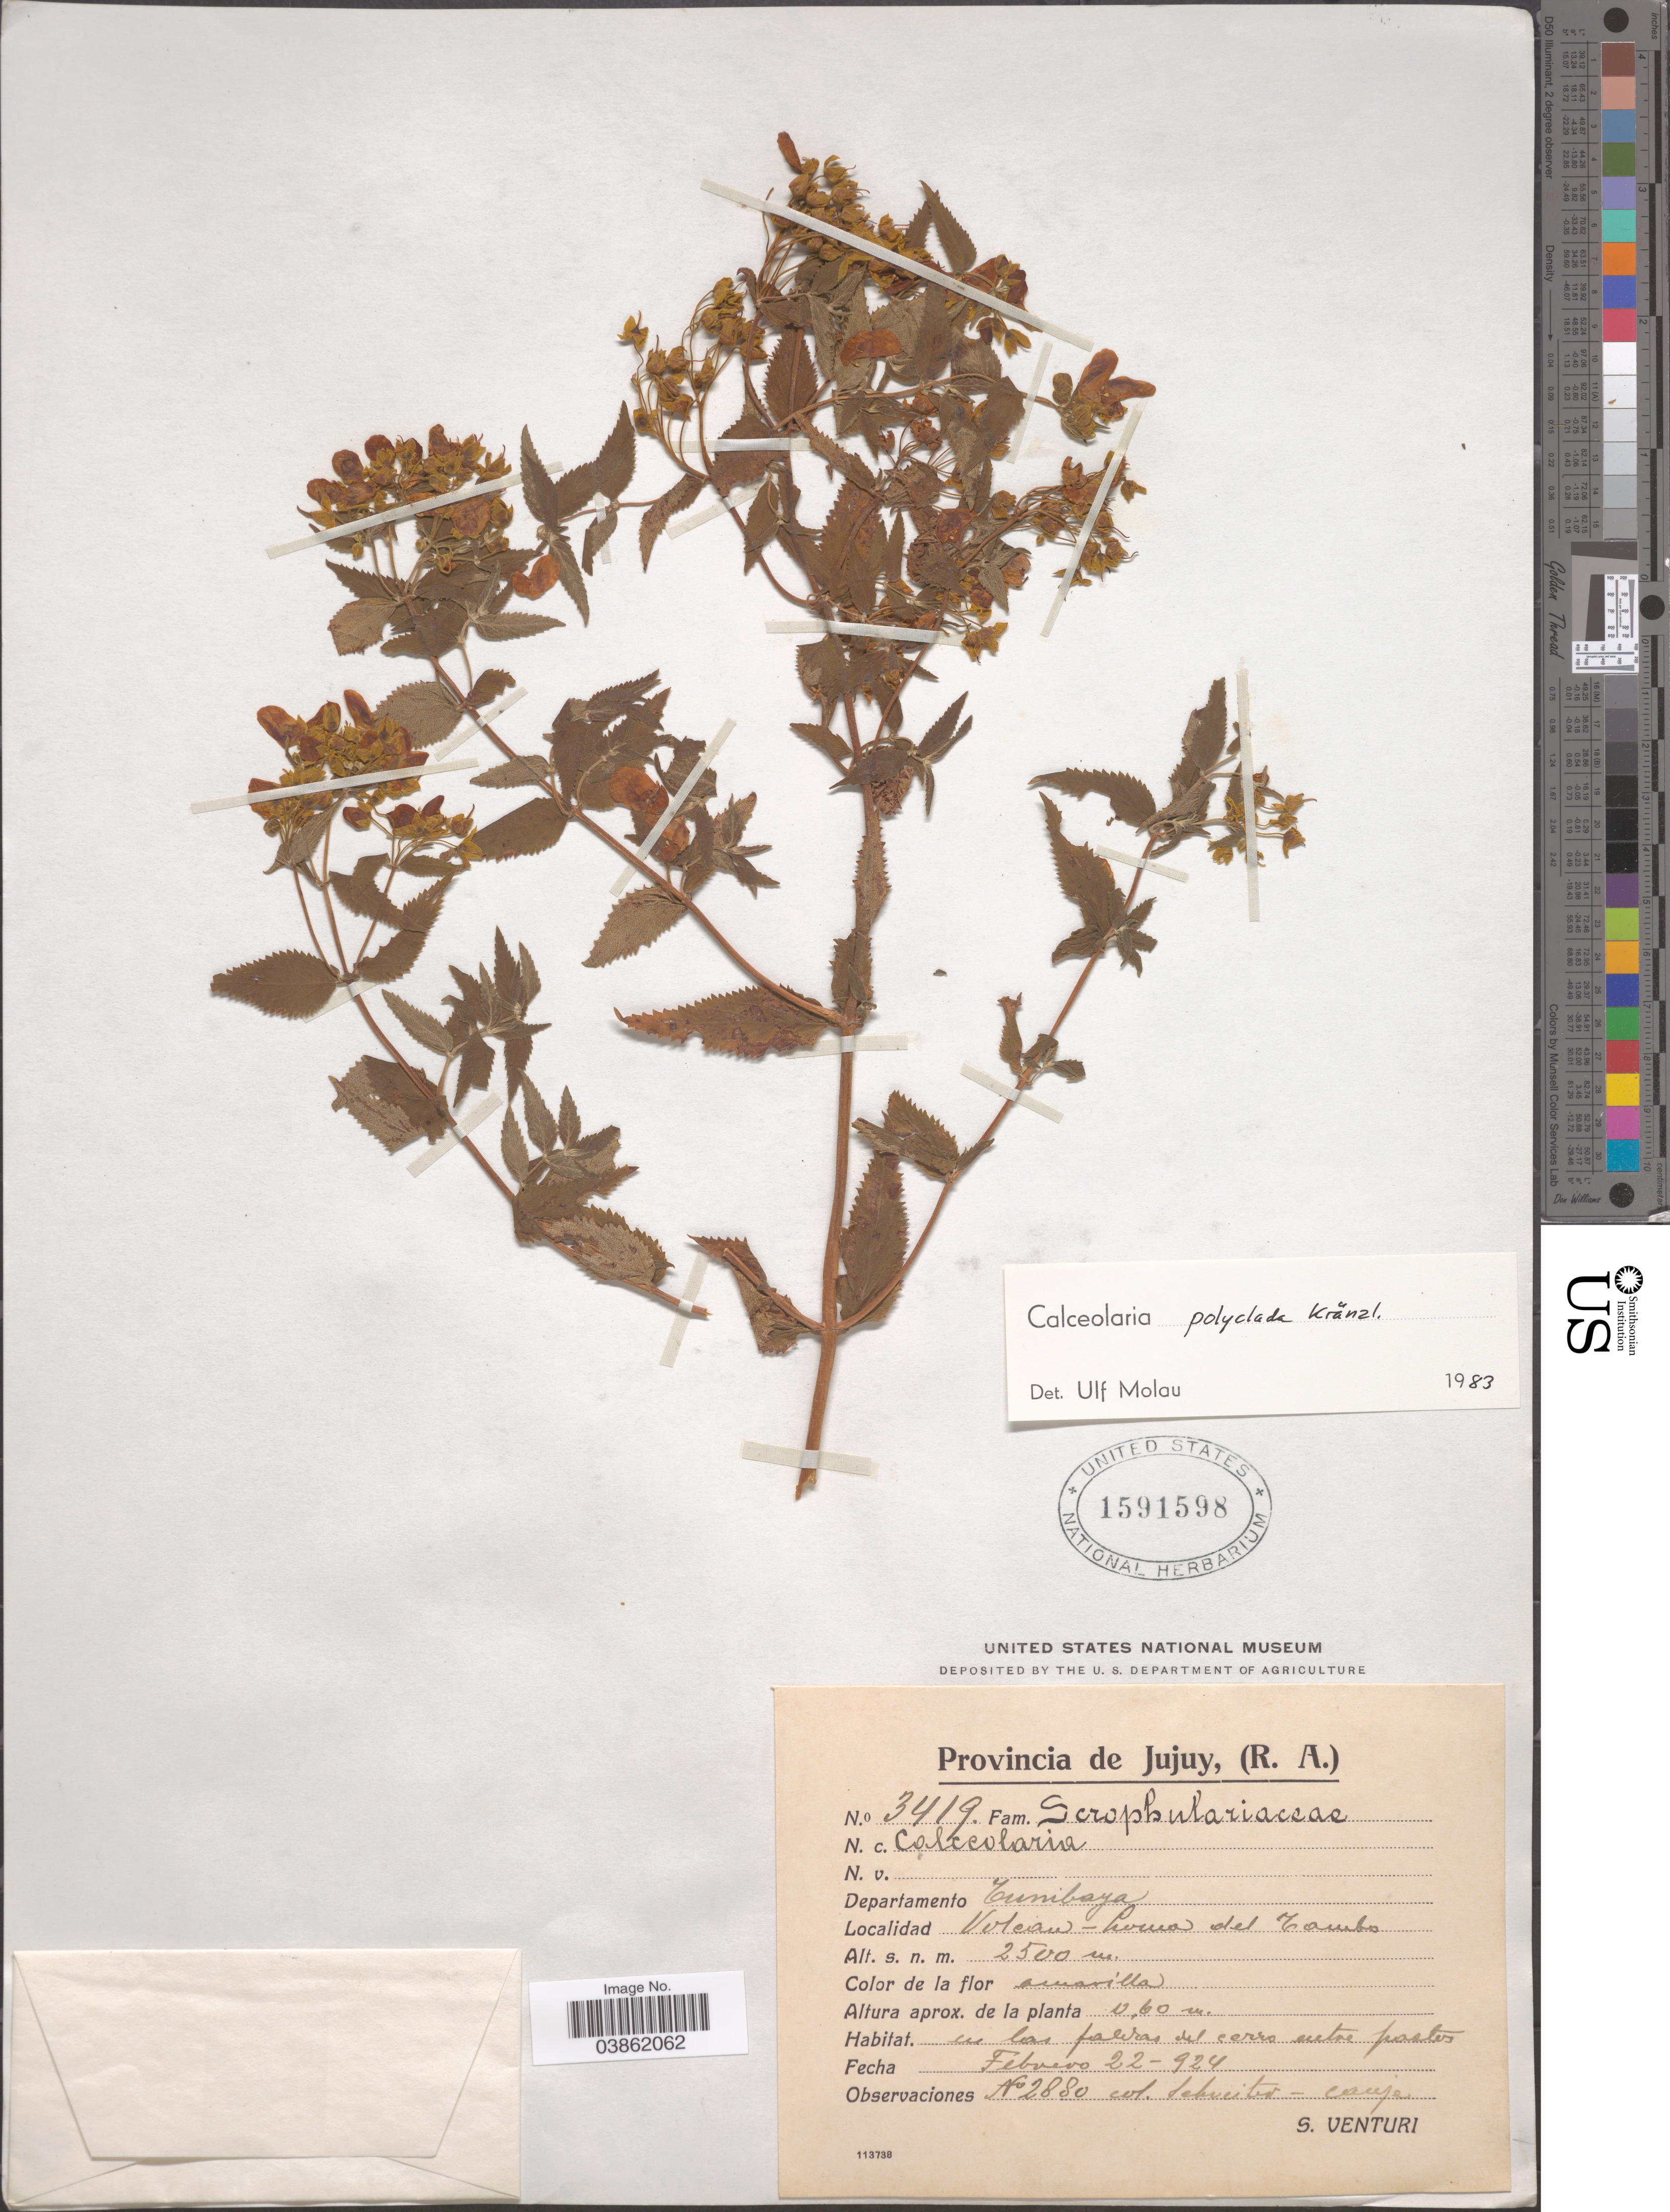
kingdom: Plantae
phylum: Tracheophyta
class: Magnoliopsida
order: Lamiales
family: Calceolariaceae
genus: Calceolaria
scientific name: Calceolaria polyclada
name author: Kraenzl.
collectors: S. Venturi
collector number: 3419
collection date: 1924-02-22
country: Argentina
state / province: Jujuy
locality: Departamento Tumbaya. Volcan-Loma del Tambo.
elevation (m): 2500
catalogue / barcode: US 1591598